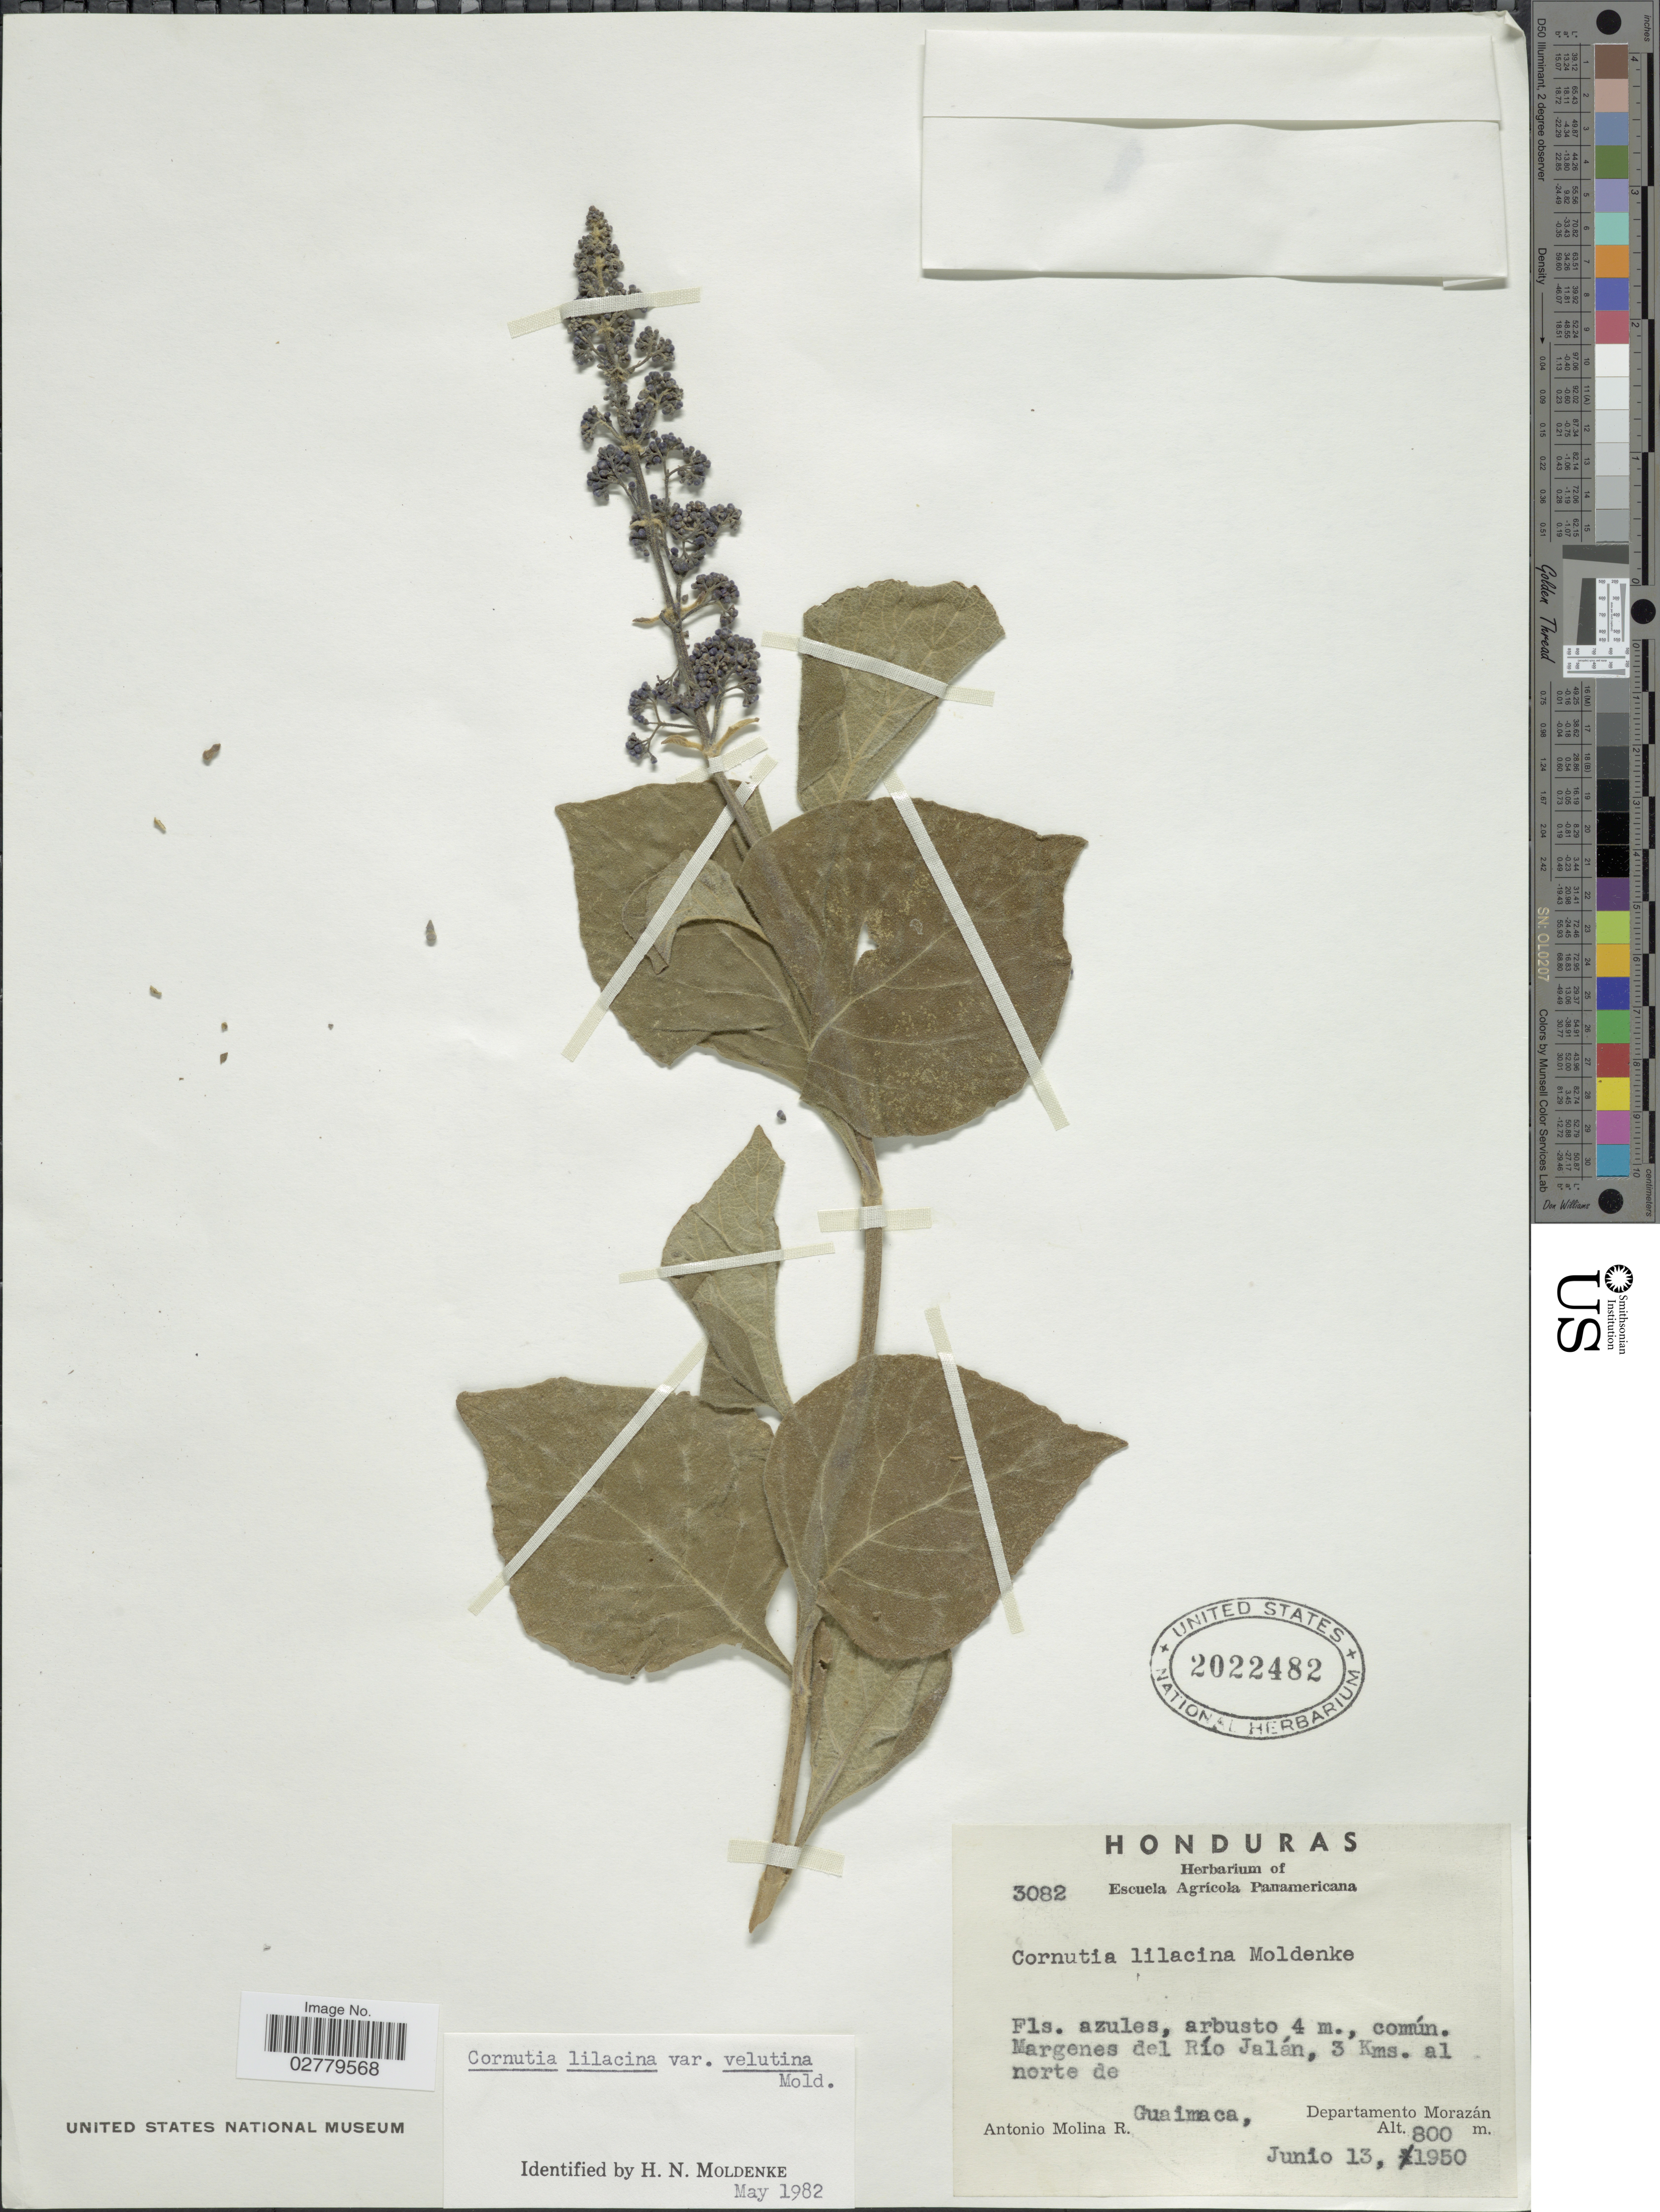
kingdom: Plantae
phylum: Tracheophyta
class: Magnoliopsida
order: Lamiales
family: Lamiaceae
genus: Cornutia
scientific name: Cornutia lilacina var. velutina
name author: Moldenke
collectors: A. Molina R.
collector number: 3082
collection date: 1950-06-13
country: Honduras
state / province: Fco. Morazán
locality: Margenes del Río Jalán, 3 Kms. al norte de Guaimaca, Departamento Morazán.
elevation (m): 800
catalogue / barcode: US 2022482